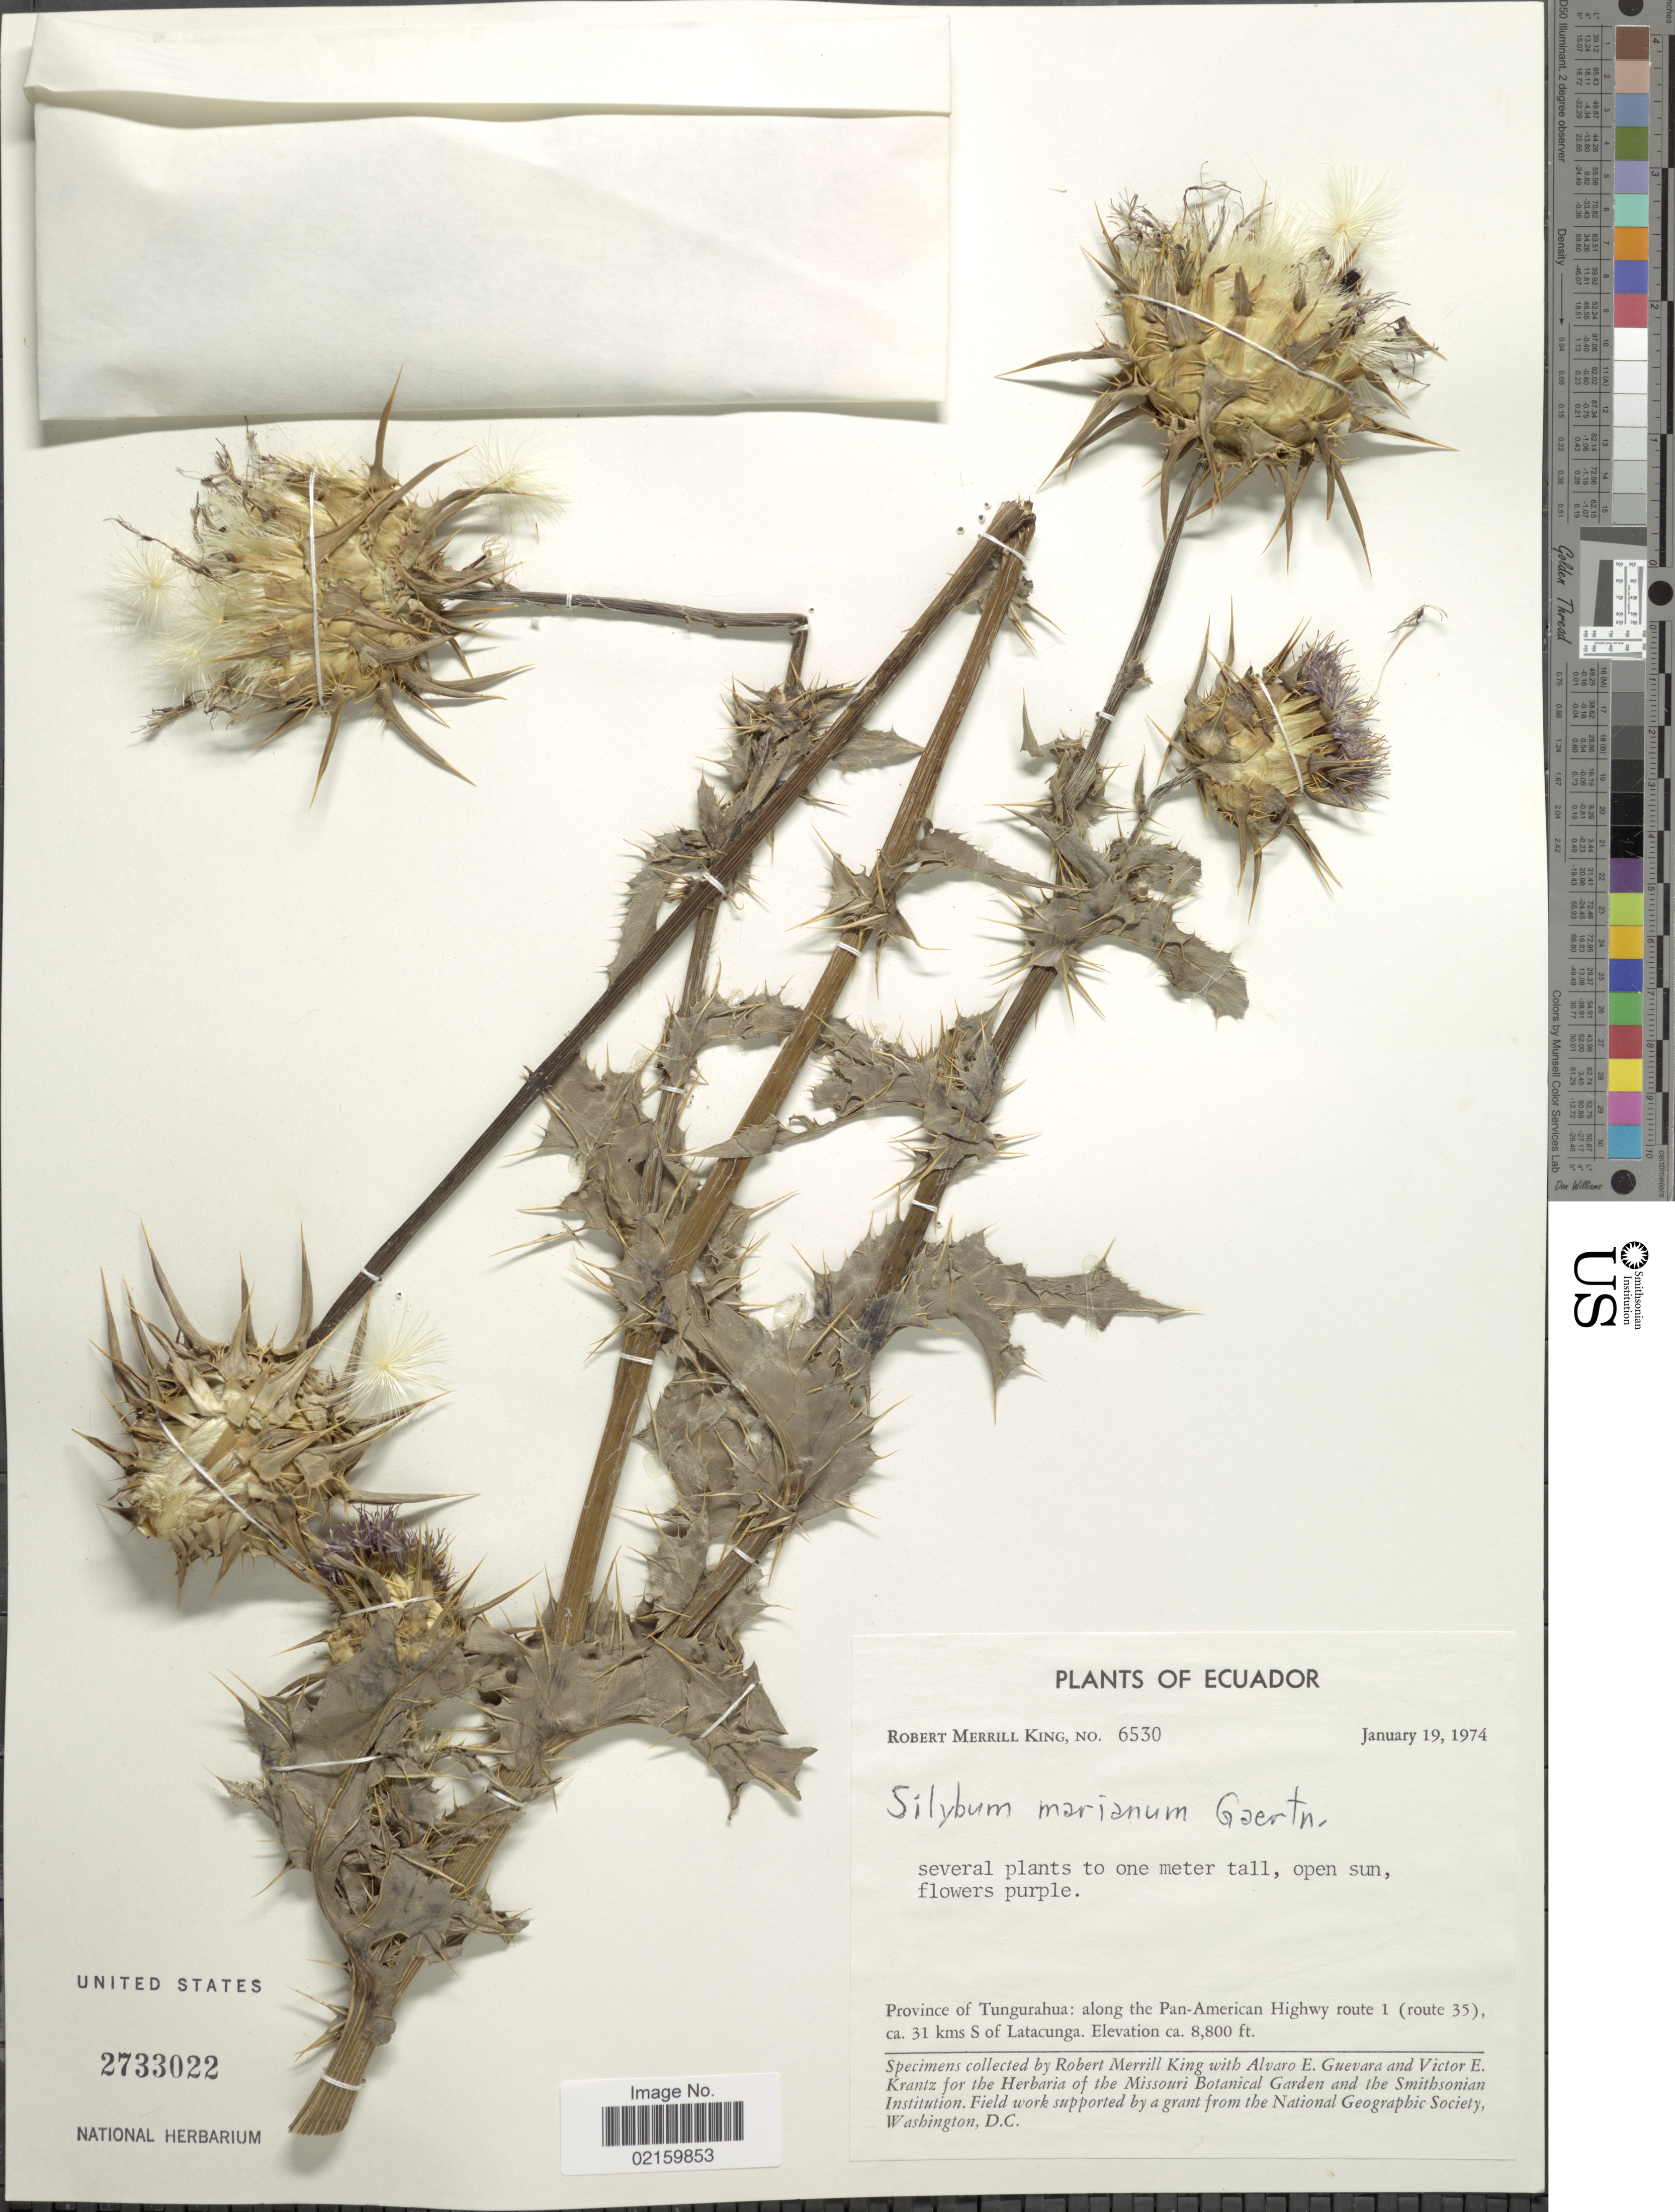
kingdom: Plantae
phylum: Tracheophyta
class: Magnoliopsida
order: Asterales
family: Asteraceae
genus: Silybum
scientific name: Silybum marianum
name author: (L.) Gaertn.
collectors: R. M. King, A. E. Guevara & V. Krantz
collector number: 6530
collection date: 1974-01-19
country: Ecuador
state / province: Tungurahua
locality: Province of Tungurahua: along the Pan-American Highwy route 1 (route 35) ca. 31 kms S of Latacunga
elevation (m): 2682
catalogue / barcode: US 2733022